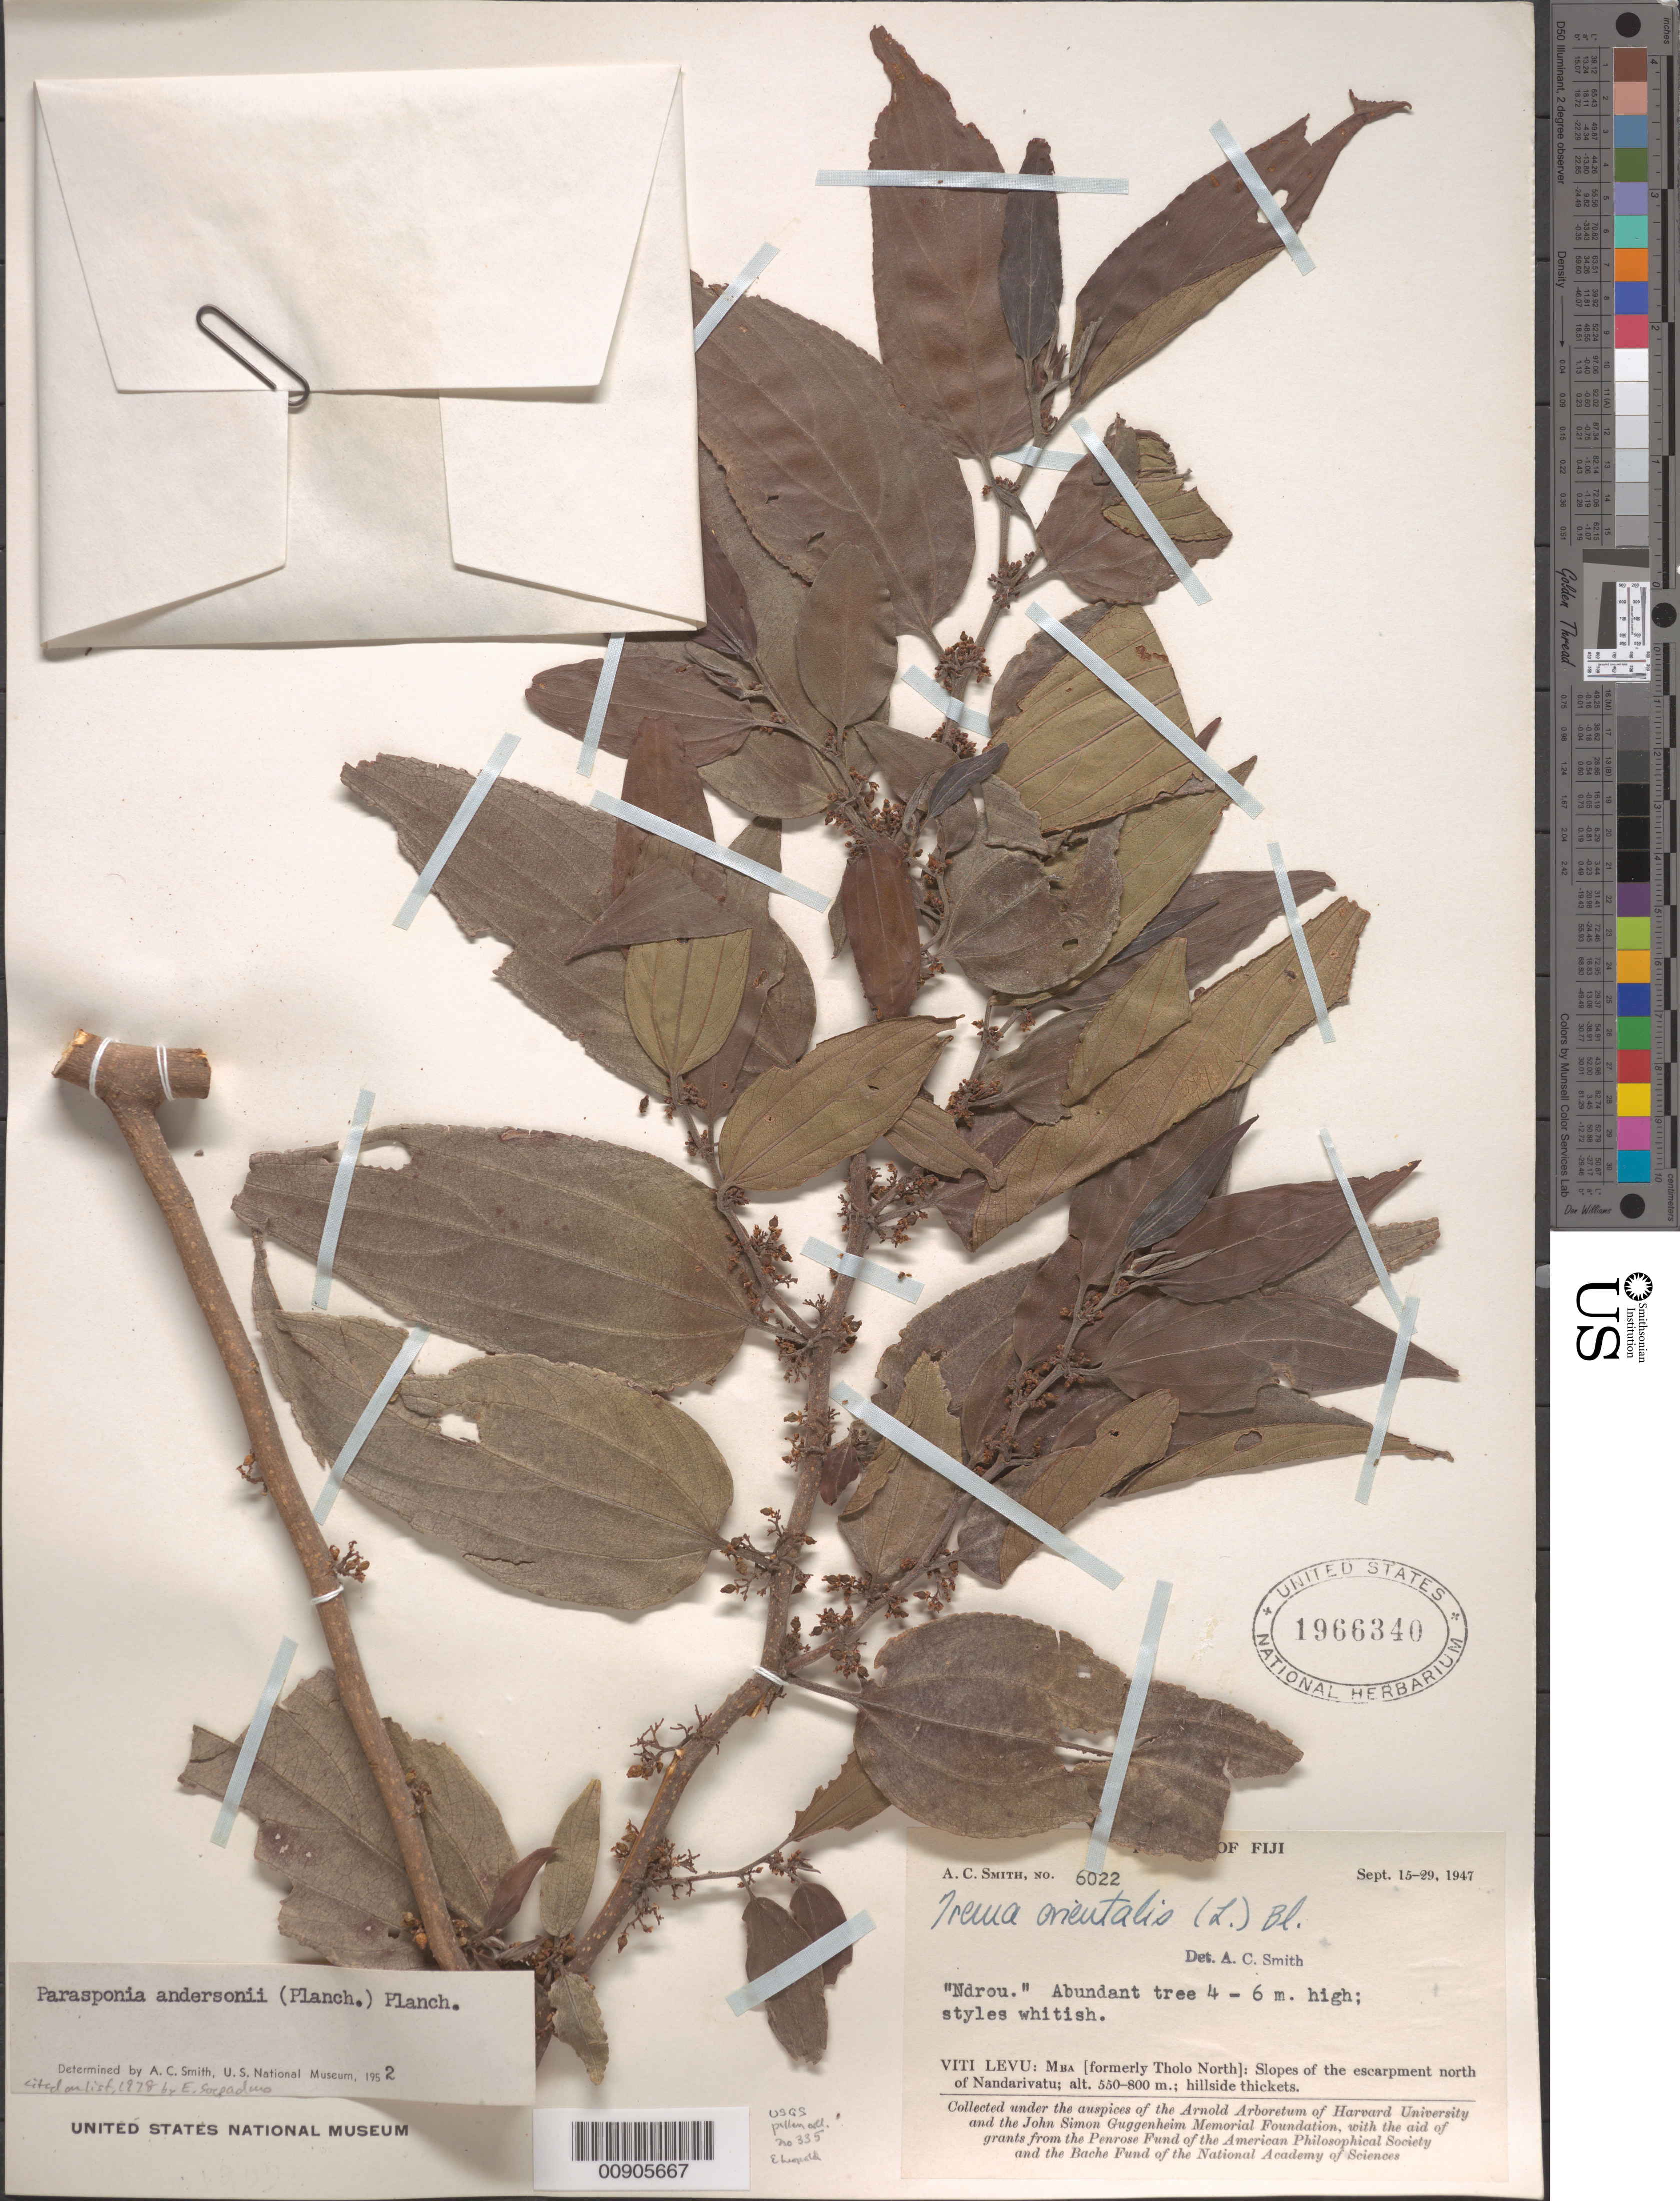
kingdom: Plantae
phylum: Tracheophyta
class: Magnoliopsida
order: Rosales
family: Cannabaceae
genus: Parasponia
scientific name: Parasponia andersonii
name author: Planch.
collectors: C. A. Smith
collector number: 6022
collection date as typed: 29 Sep 1942 to 15 Sep 1947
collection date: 1942-09-29/1947-09-15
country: Fiji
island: Viti Levu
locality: Mba: (formerly Tholo North): slopes of the escarpment north of Nandarivatu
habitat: Hillside thickets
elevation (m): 550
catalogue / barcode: US 1966340